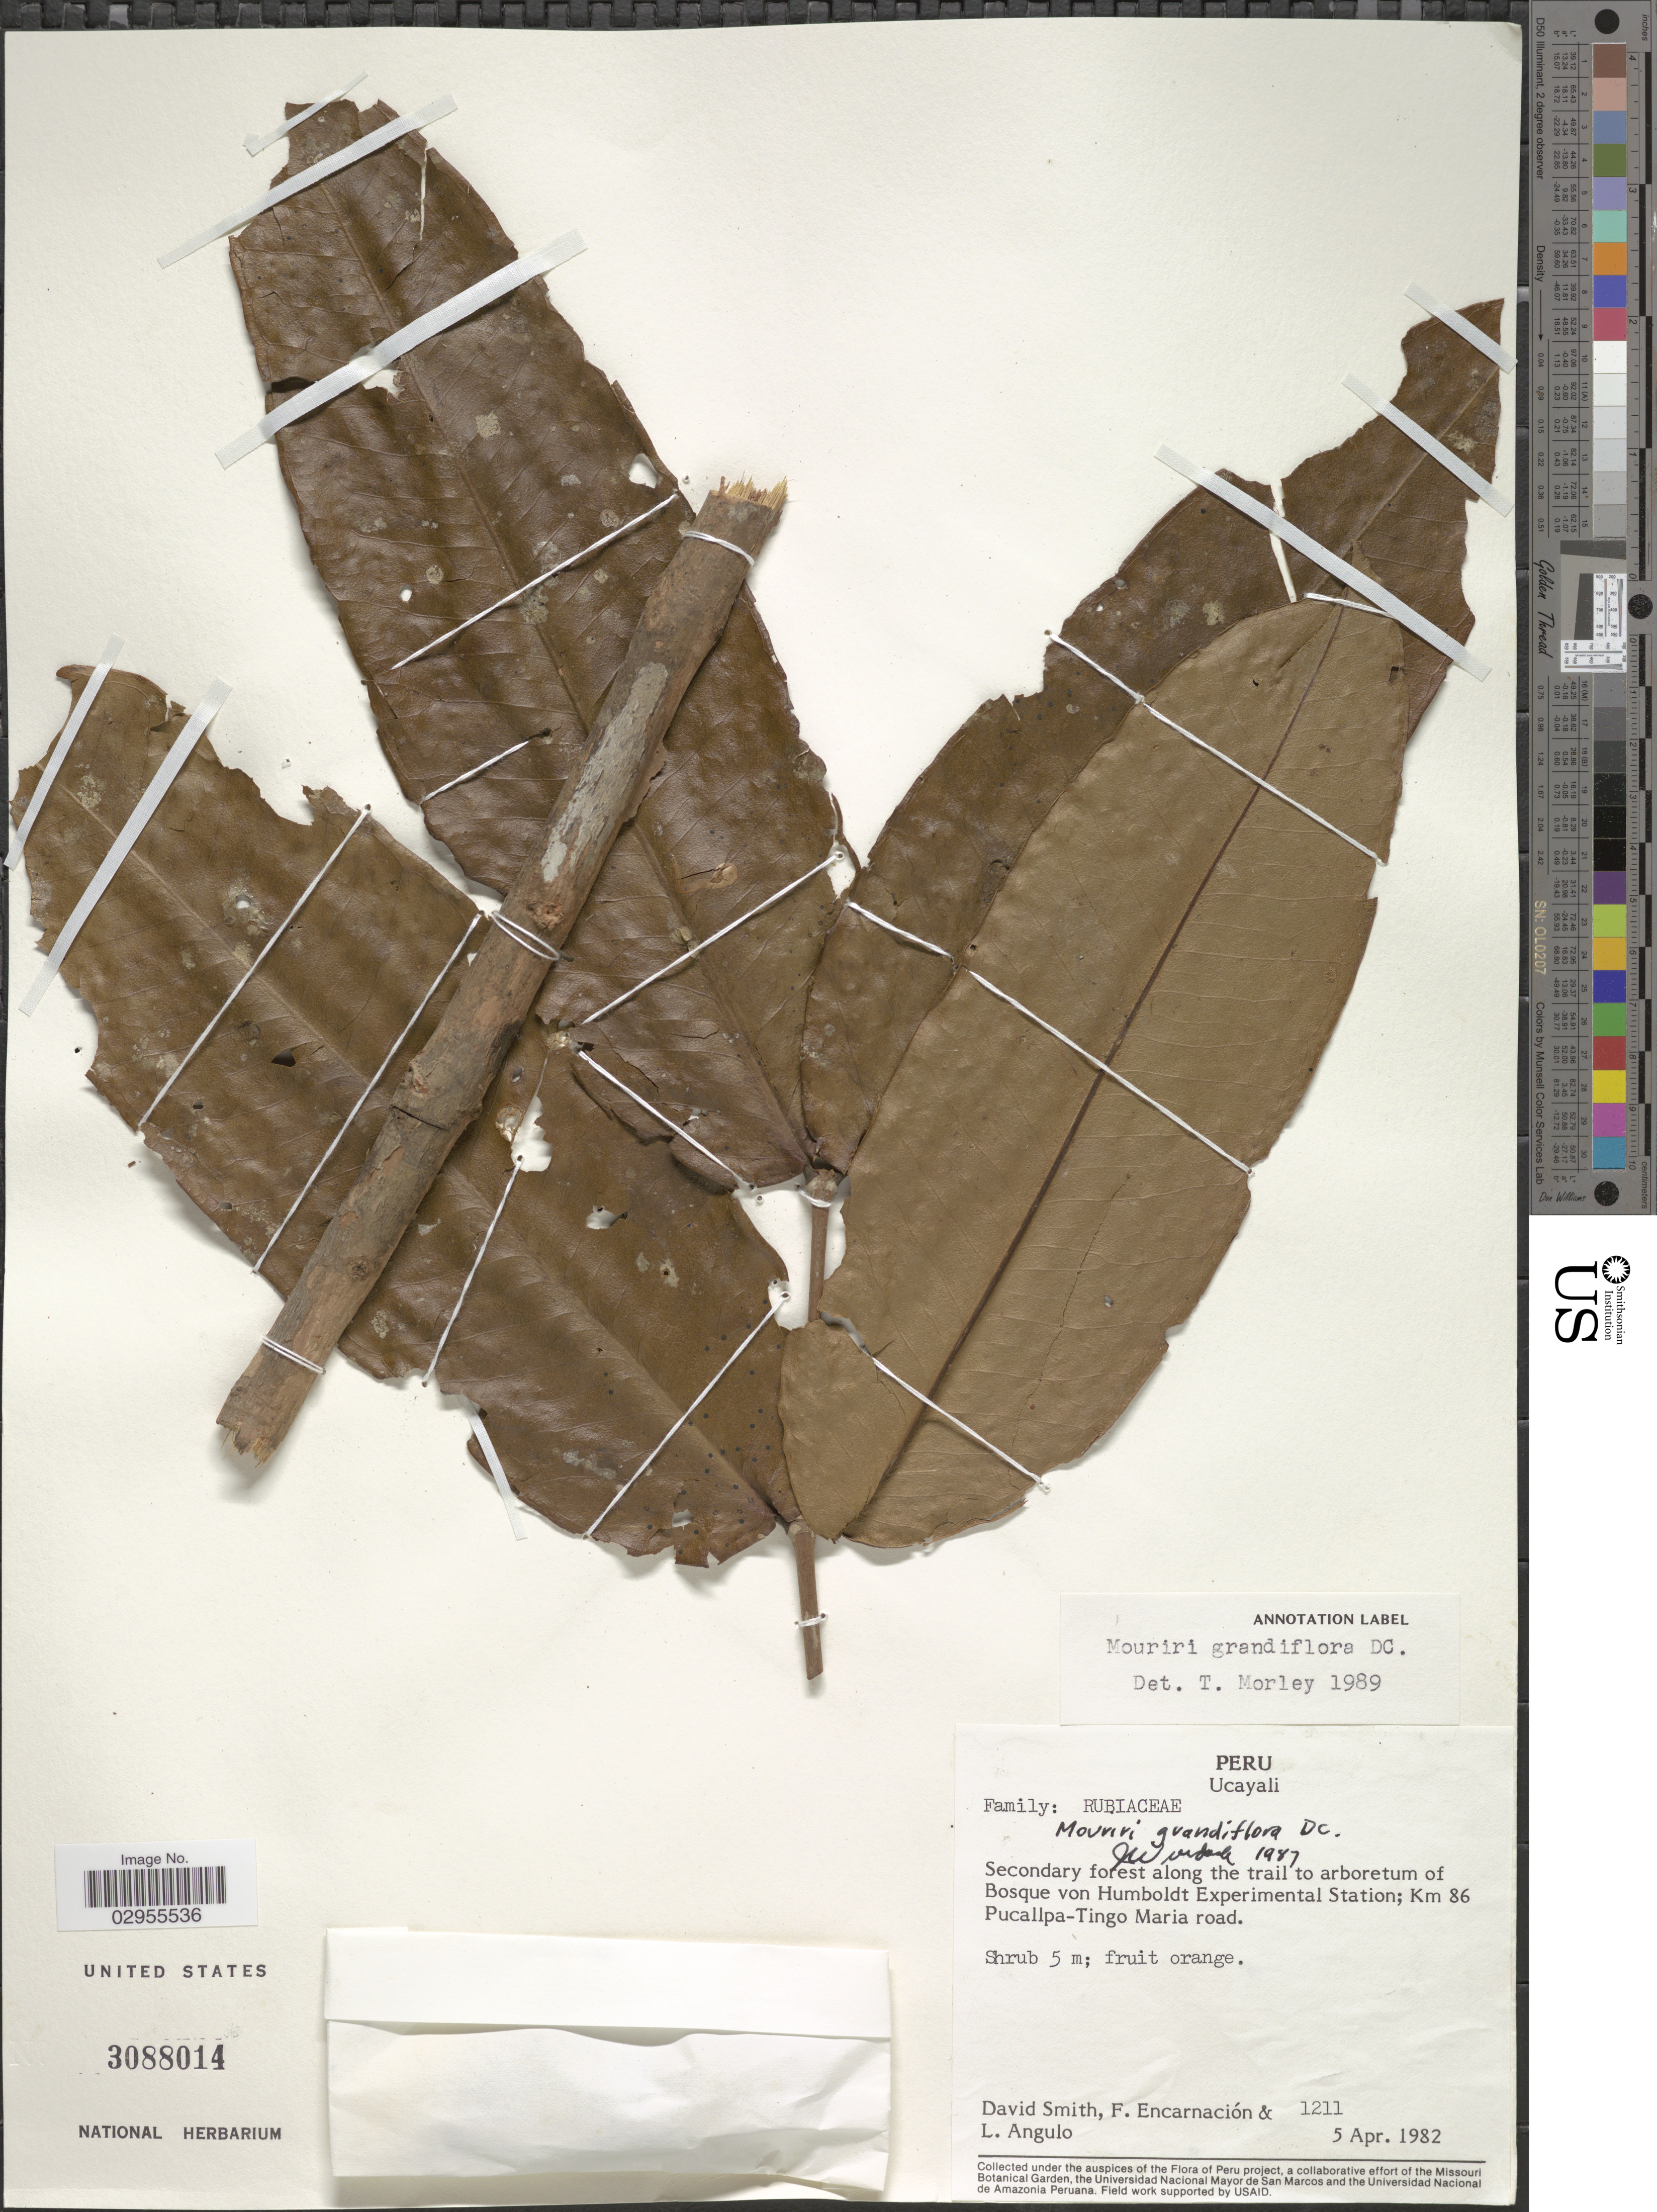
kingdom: Plantae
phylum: Tracheophyta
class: Magnoliopsida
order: Myrtales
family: Melastomataceae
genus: Mouriri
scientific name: Mouriri grandiflora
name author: DC.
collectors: D. C. Smith, F. Encarnación & L. Angulo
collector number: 1211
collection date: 1982-04-05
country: Peru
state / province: Ucayali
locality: Secondary forest along the trail to arboretum of Bosque von Humboldt Experimental Station; Km 86 Pucallpa-Tingo Maria road.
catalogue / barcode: US 3088014